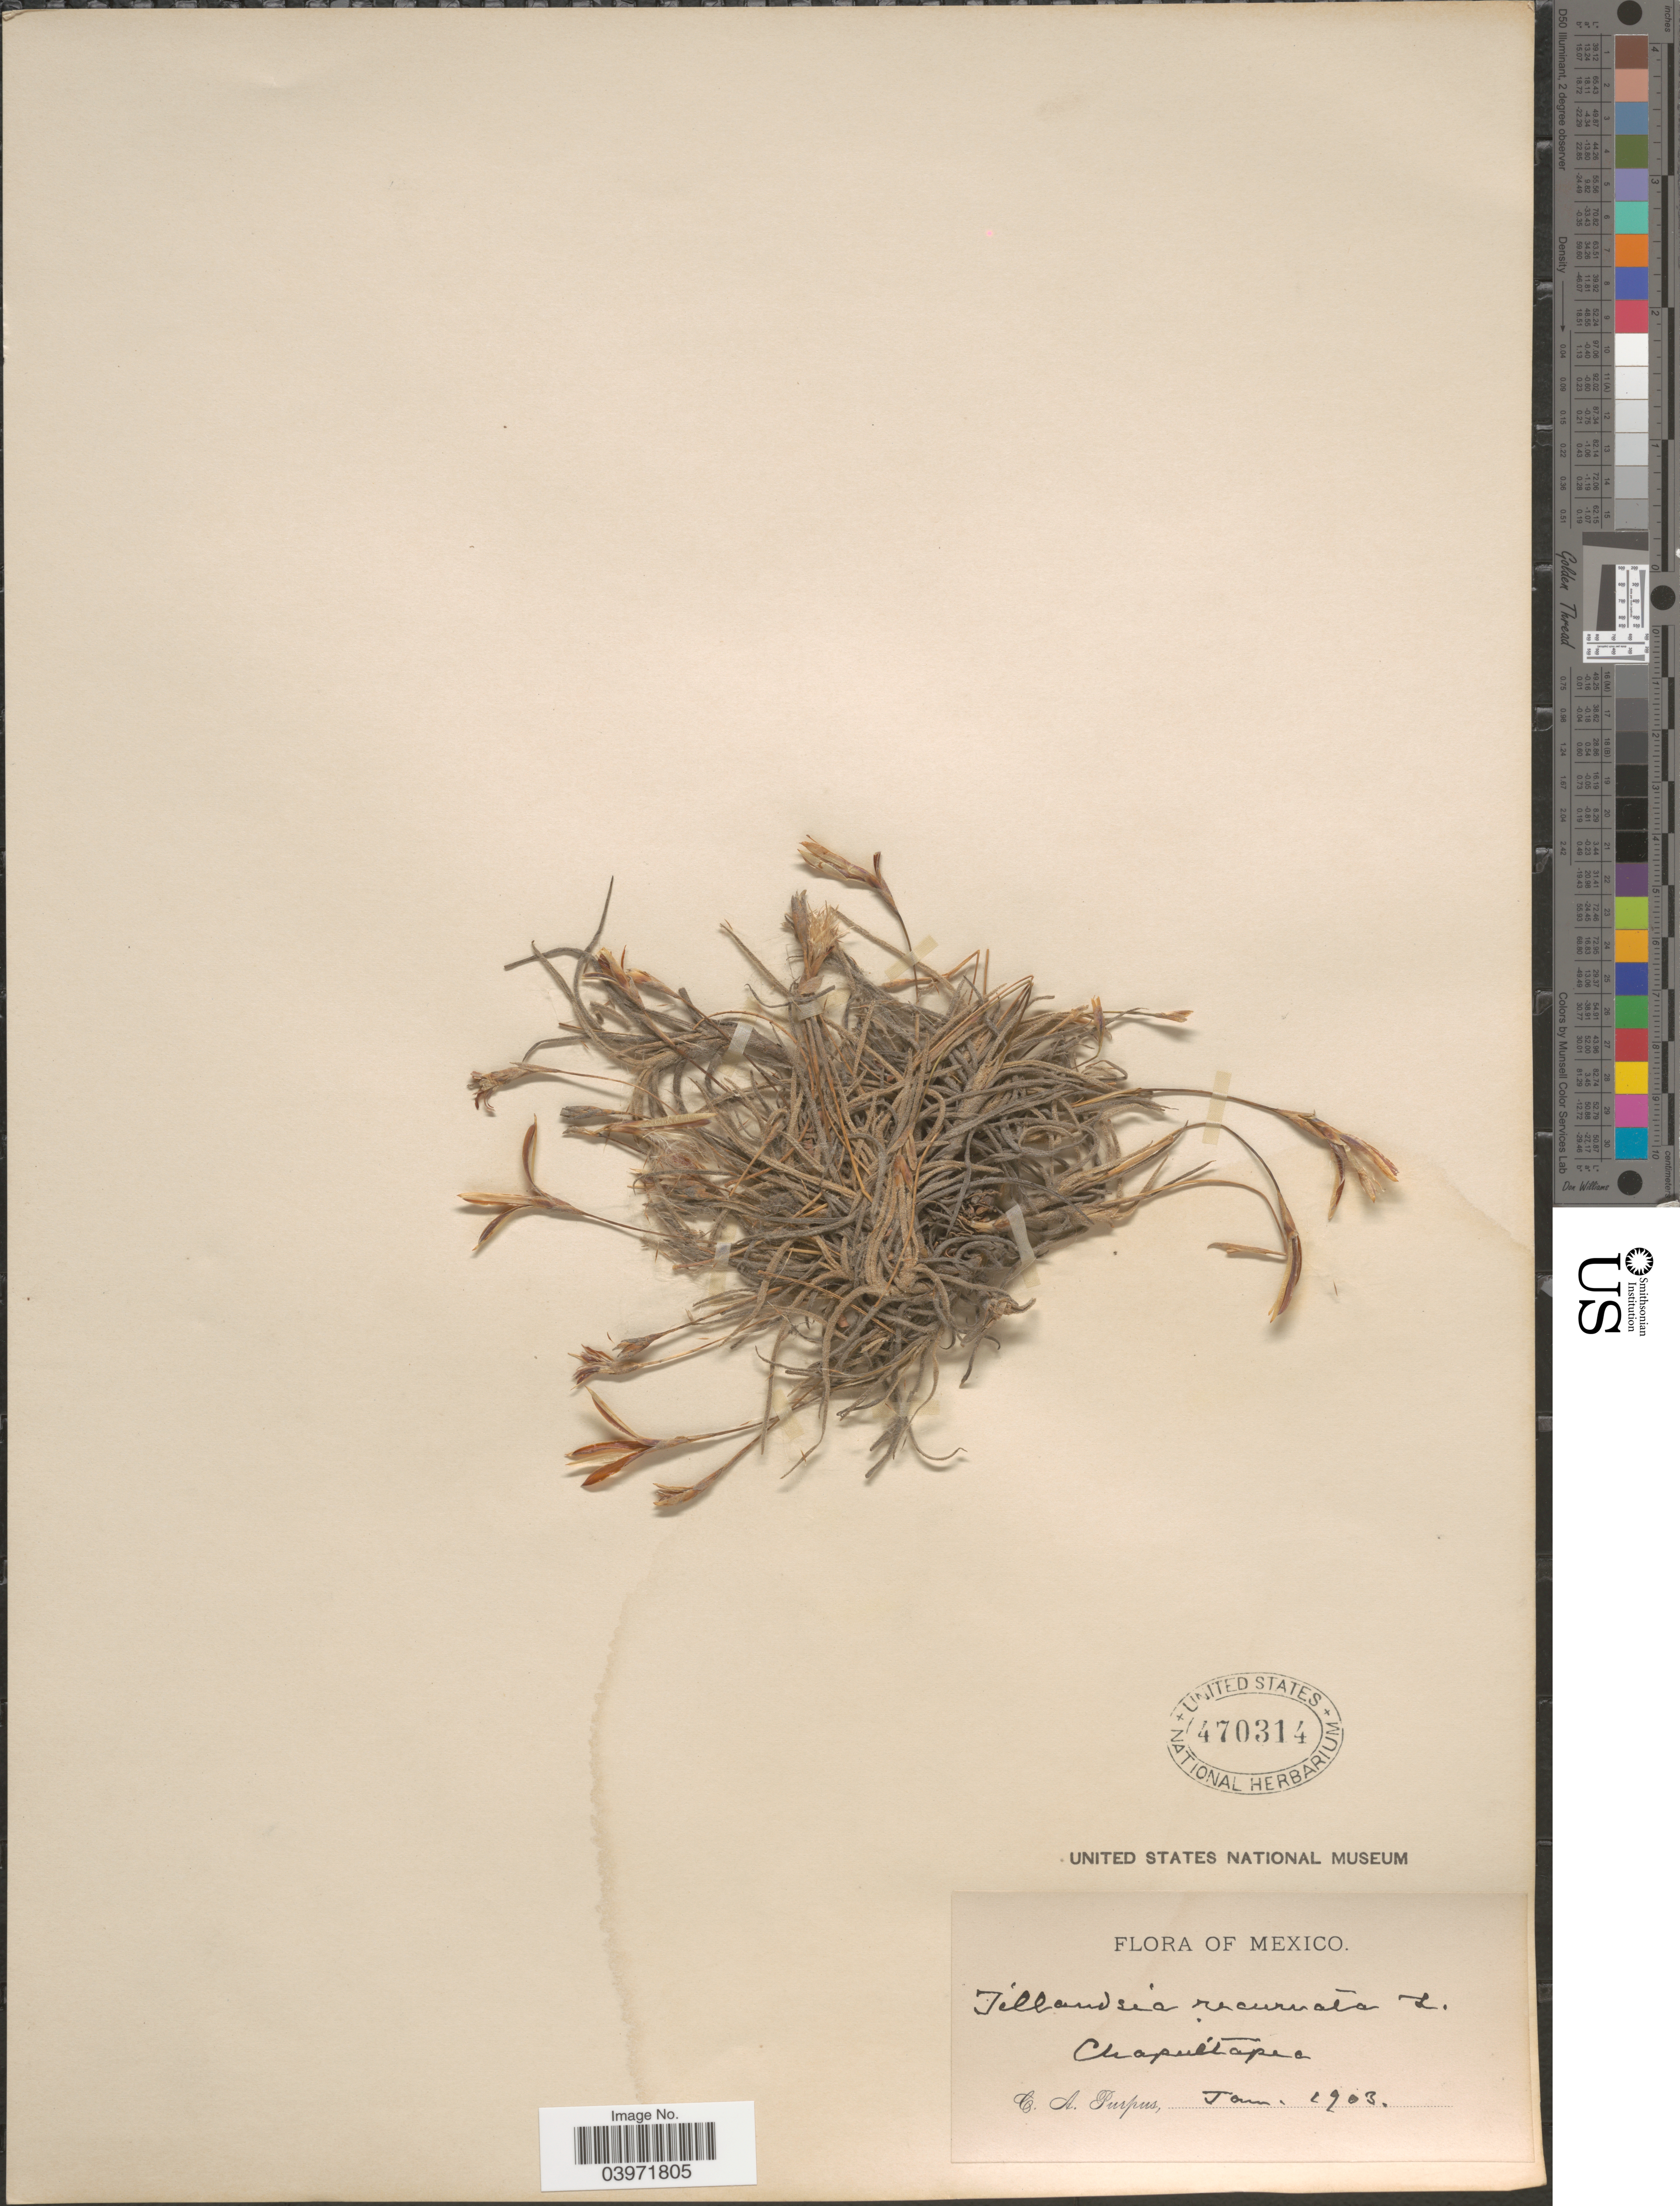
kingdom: Plantae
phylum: Tracheophyta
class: Liliopsida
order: Poales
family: Bromeliaceae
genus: Tillandsia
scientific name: Tillandsia recurvata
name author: L.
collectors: C. A. Purpus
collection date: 1903-01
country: Mexico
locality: Chapultepec.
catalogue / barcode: US 470314